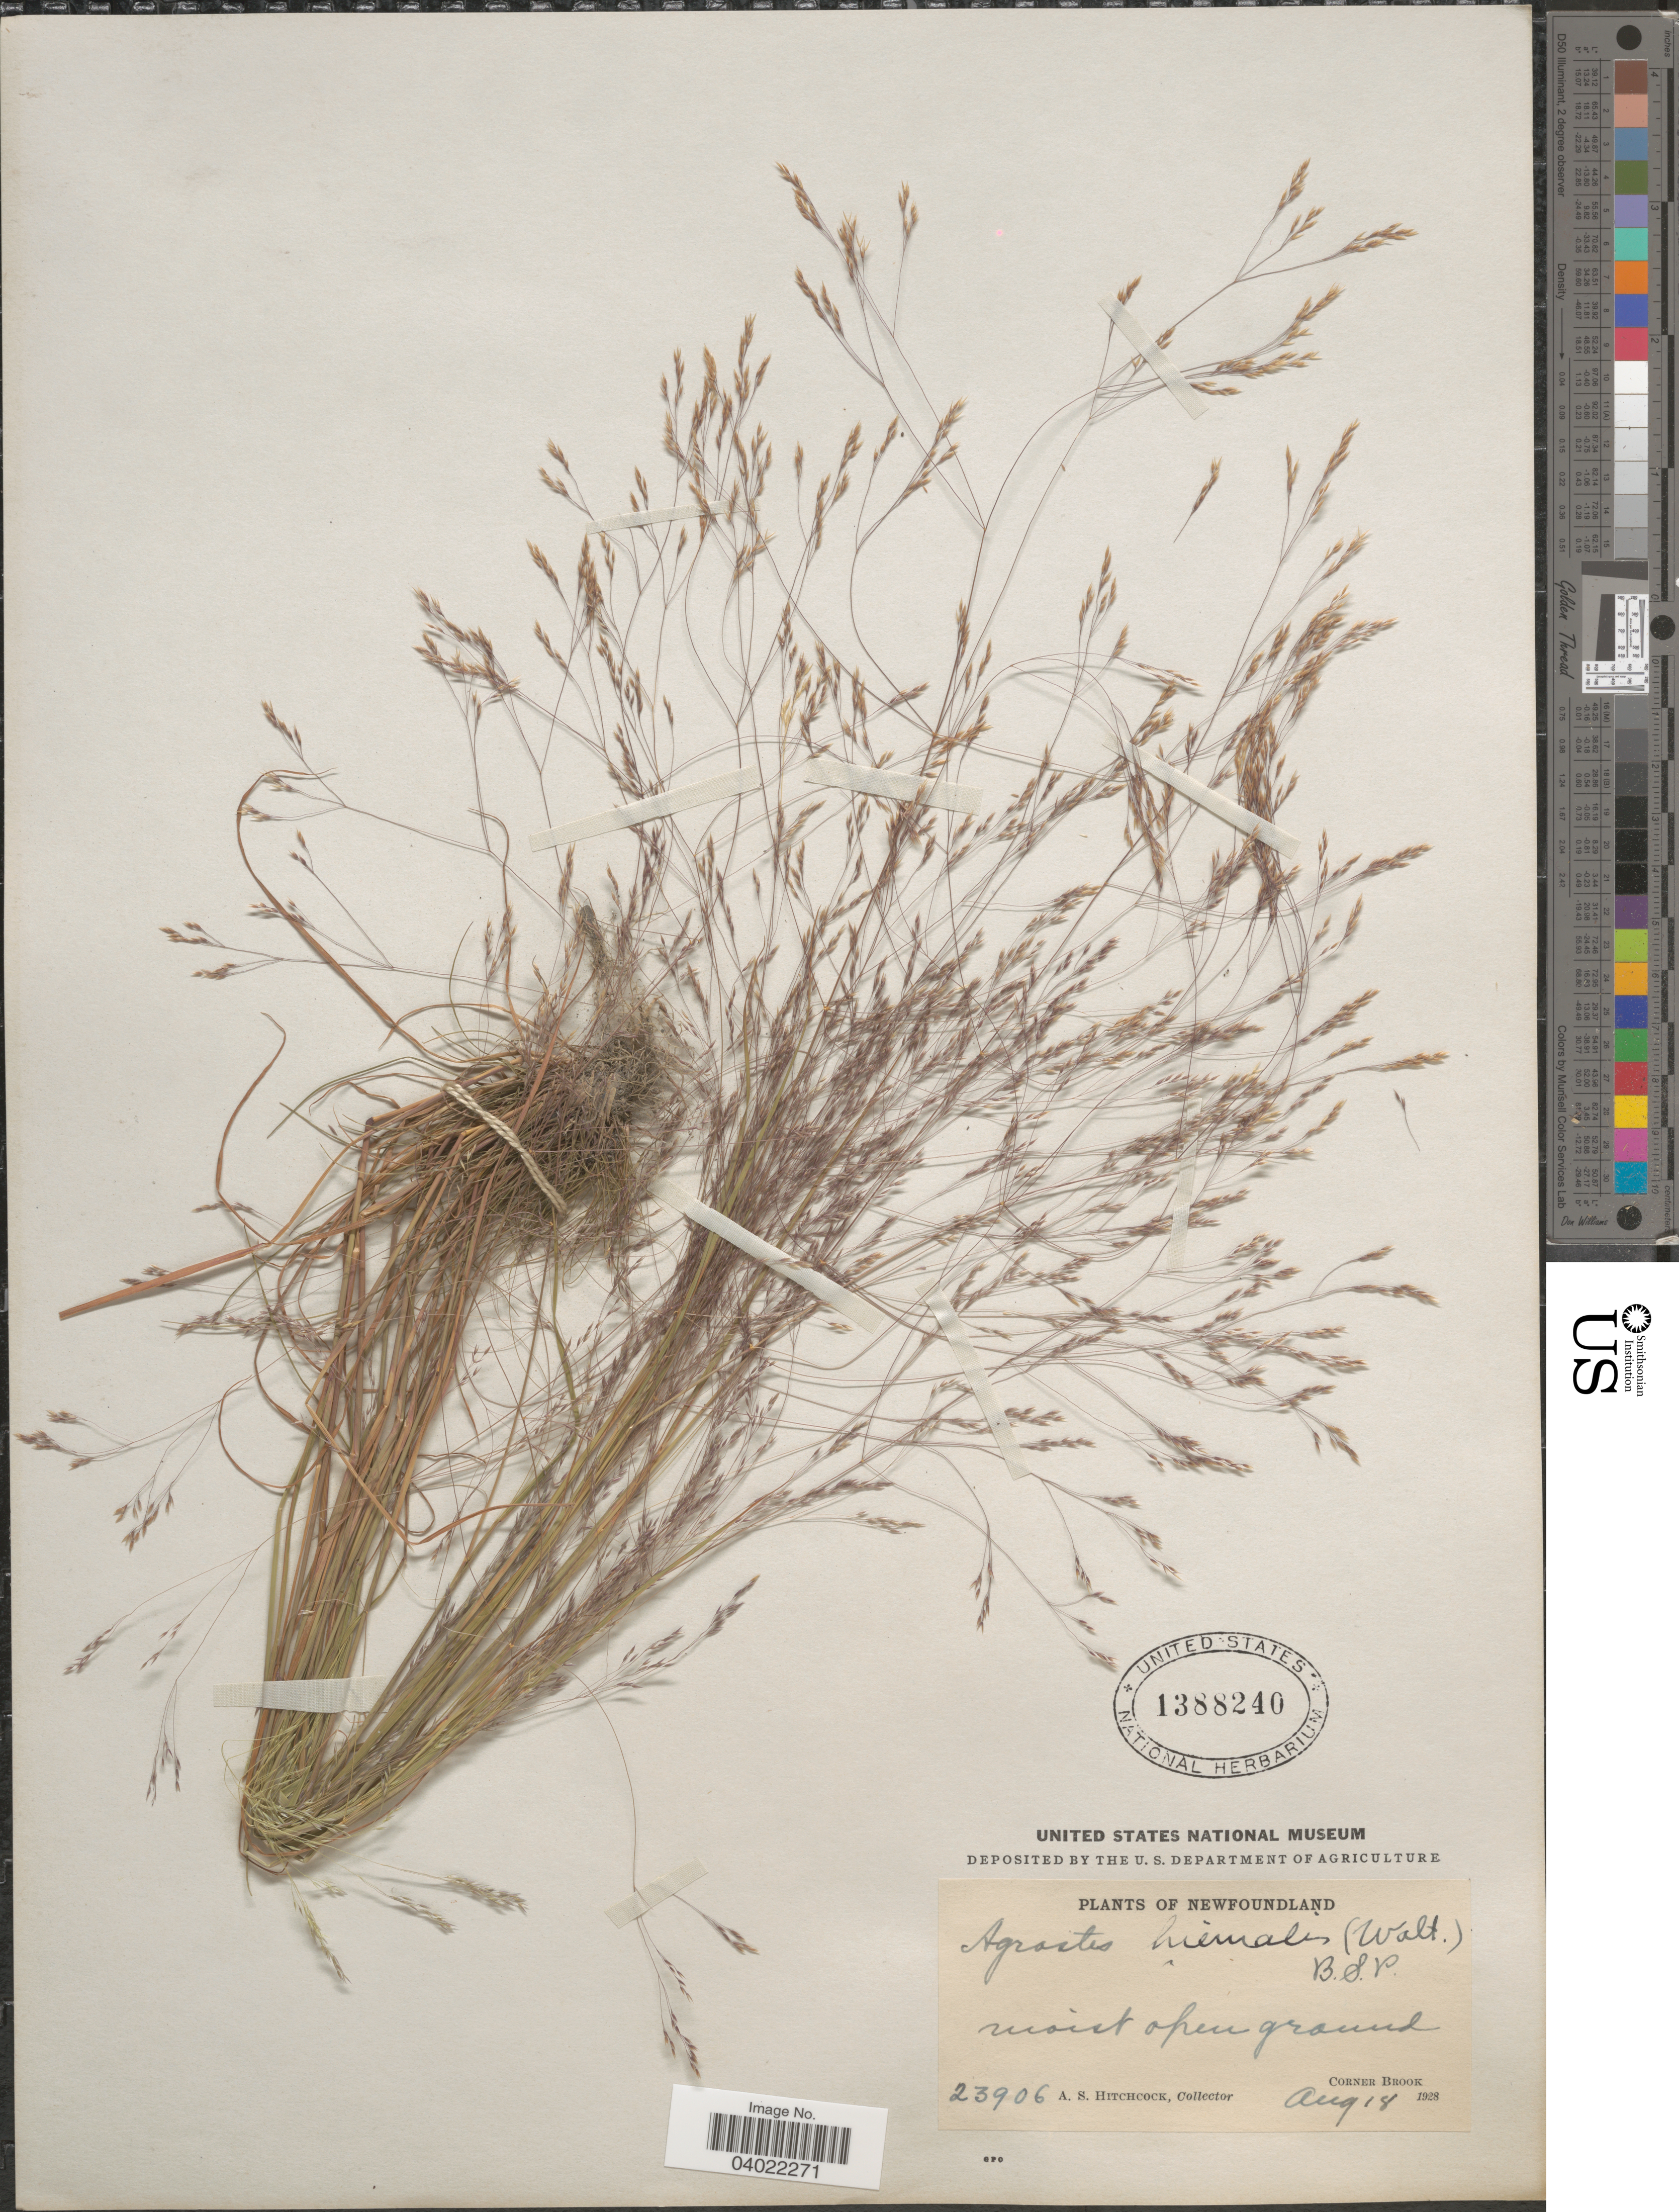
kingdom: Plantae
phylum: Tracheophyta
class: Liliopsida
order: Poales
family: Poaceae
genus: Agrostis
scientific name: Agrostis scabra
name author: Willd.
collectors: A. S. Hitchcock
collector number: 23906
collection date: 1928-08-18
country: Canada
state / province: Newfoundland and Labrador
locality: Corner Brook.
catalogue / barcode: US 1388240